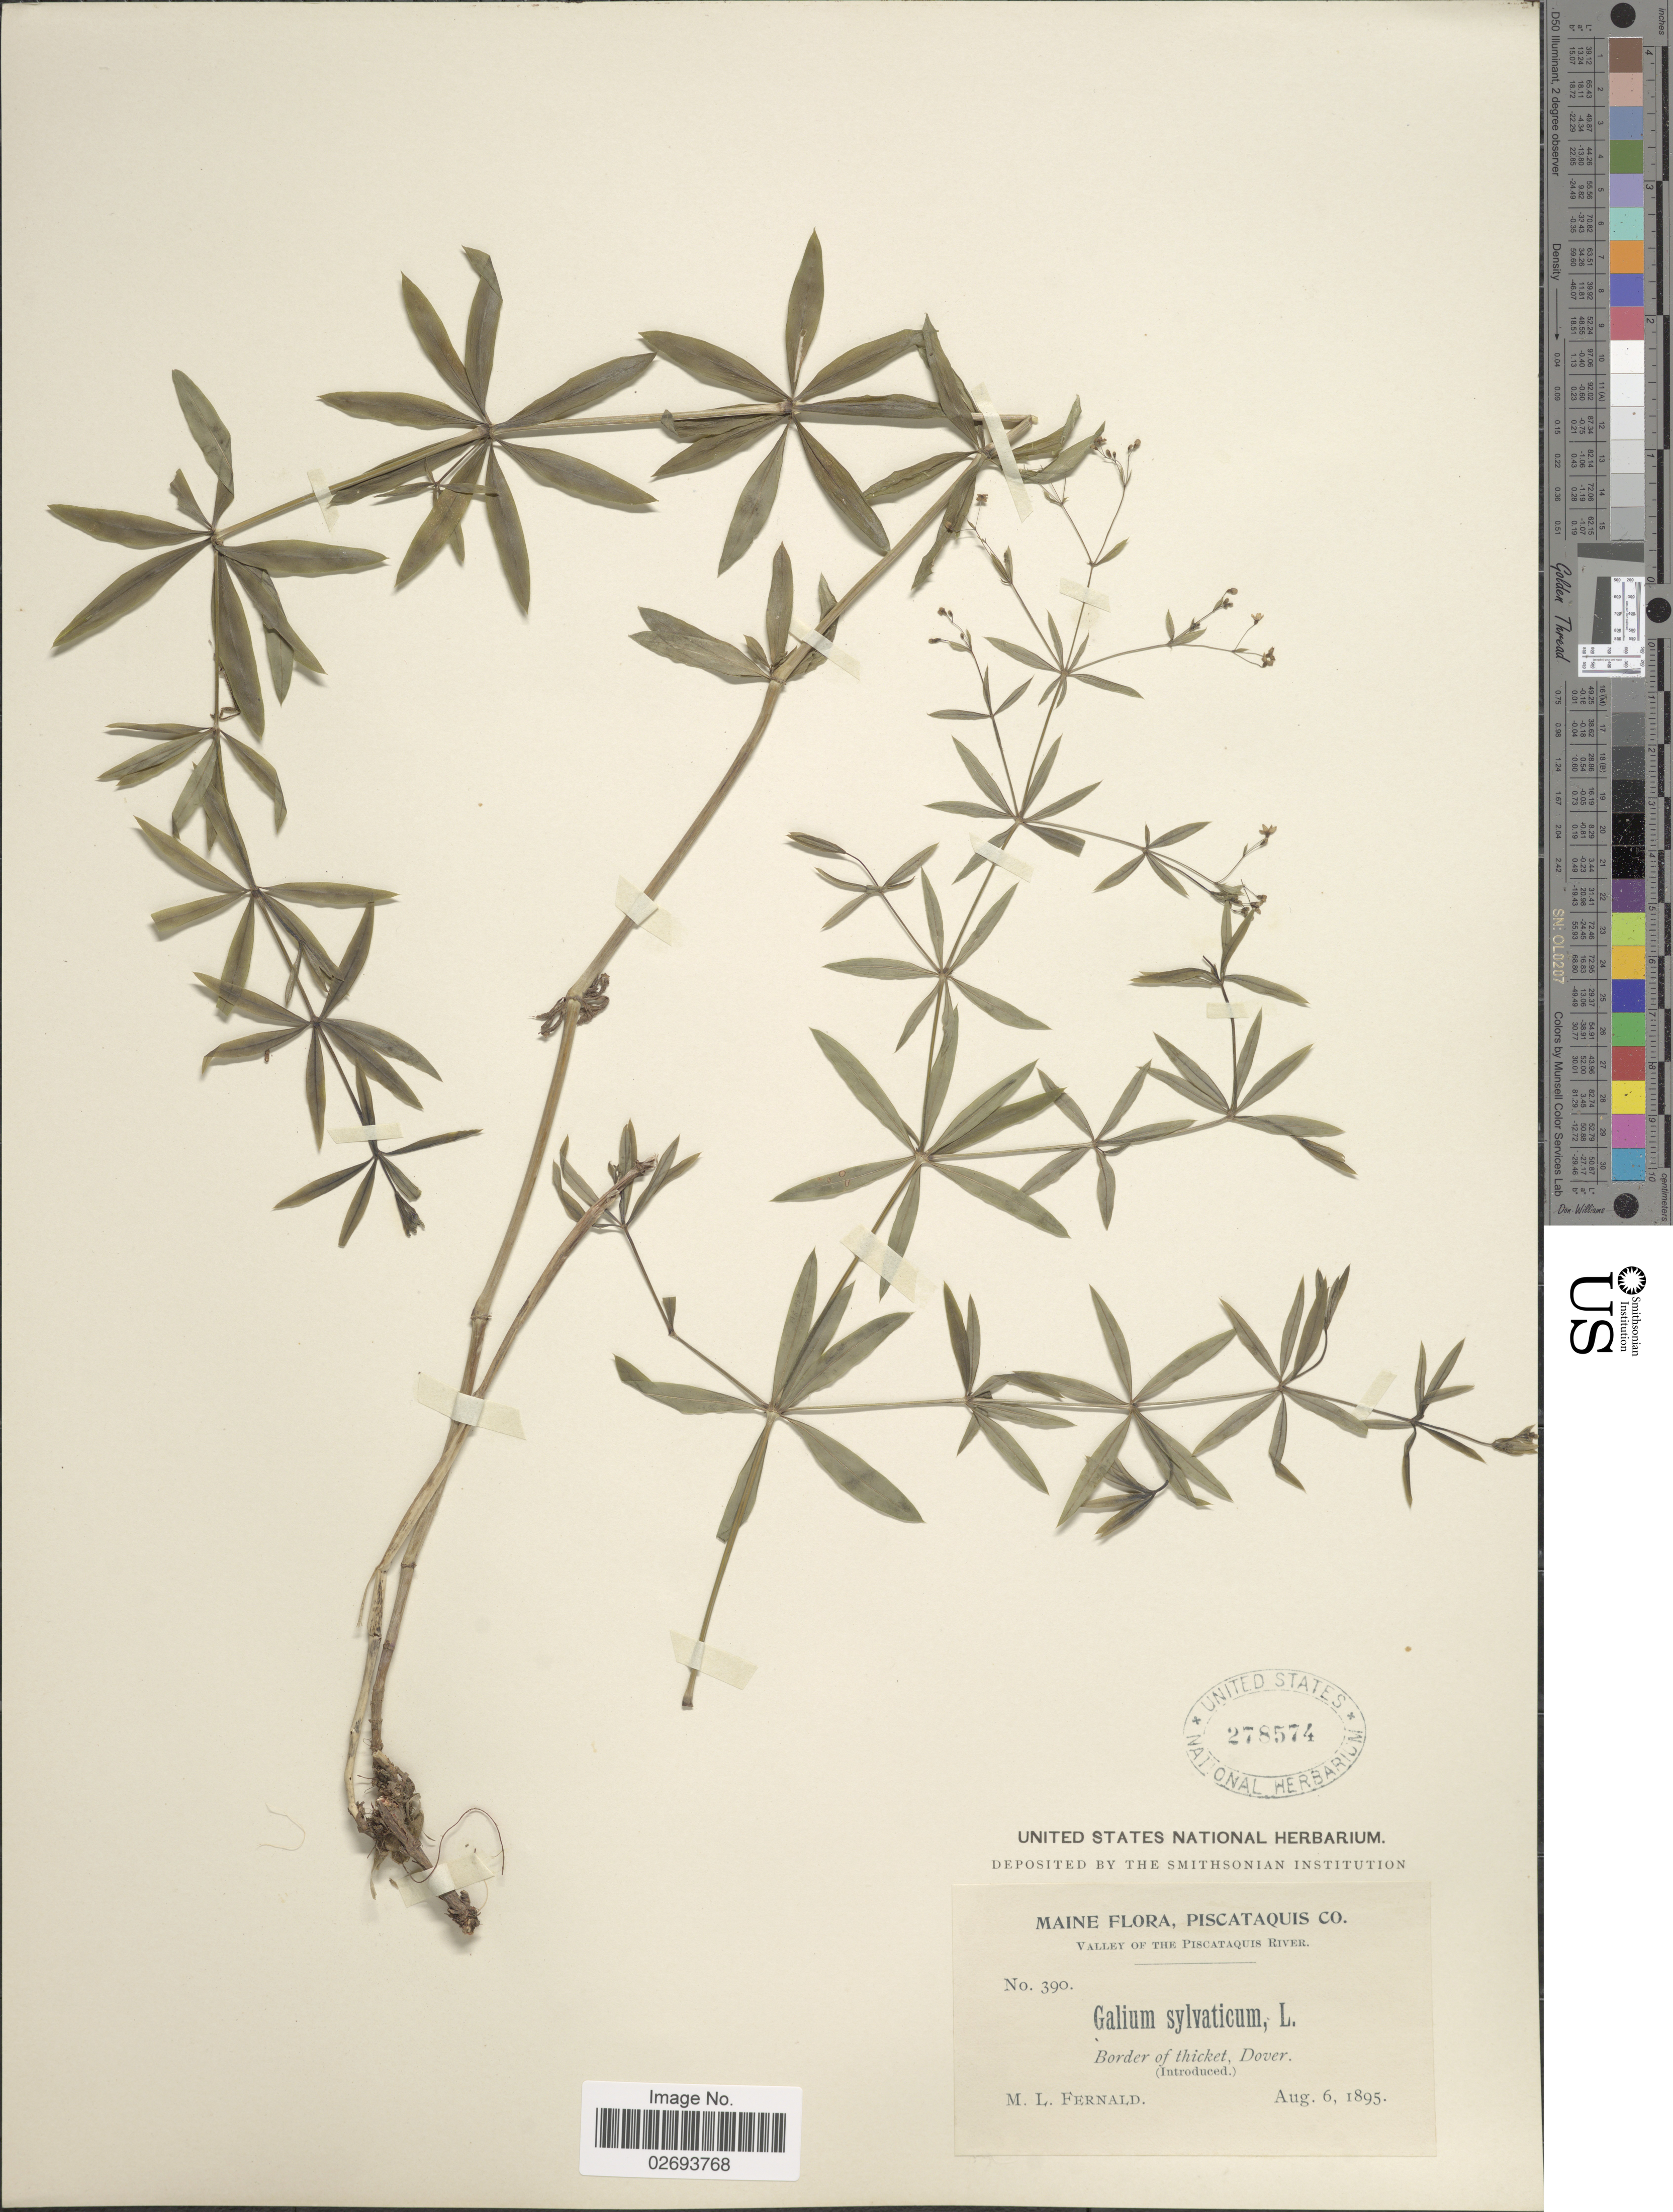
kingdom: Plantae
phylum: Tracheophyta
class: Magnoliopsida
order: Gentianales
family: Rubiaceae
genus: Galium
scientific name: Galium sylvaticum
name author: L.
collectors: M. L. Fernald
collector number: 390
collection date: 1895-08-06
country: United States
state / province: Maine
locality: Piscataquis Co., Valley of the Piscataquis River, Border of thicket, Dover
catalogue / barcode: US 278574